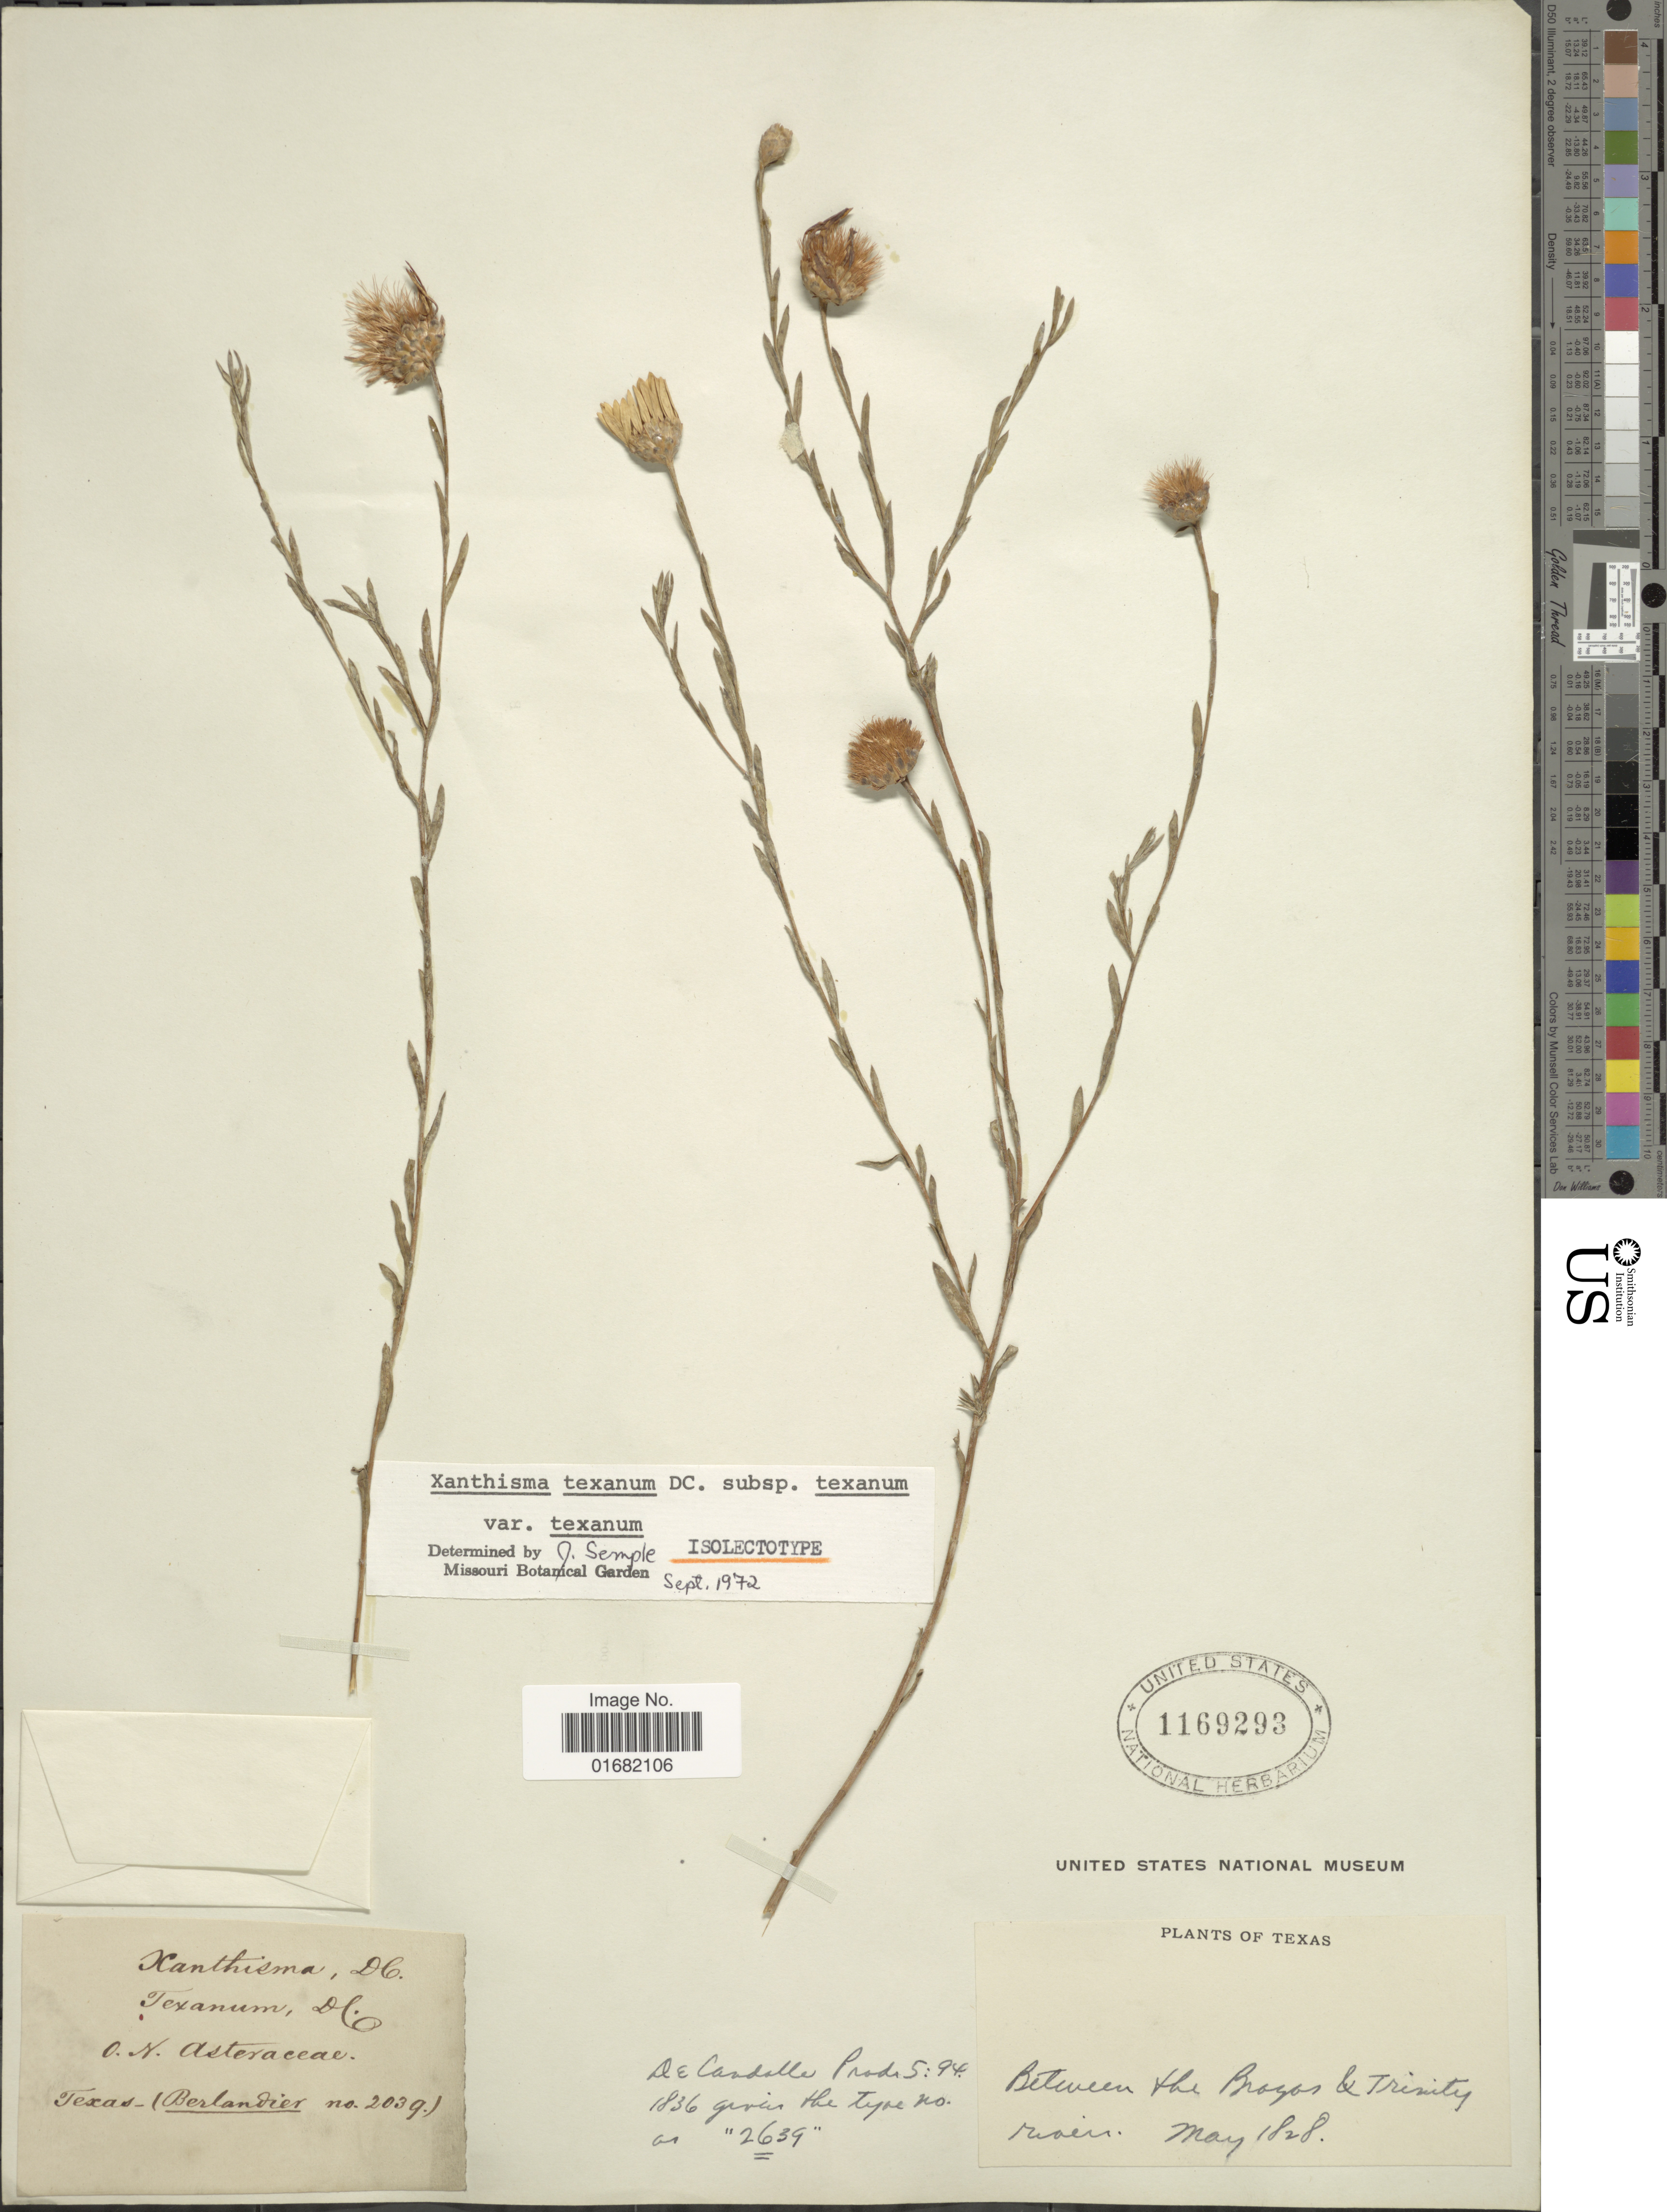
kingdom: Plantae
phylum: Tracheophyta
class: Magnoliopsida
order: Asterales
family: Asteraceae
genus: Xanthisma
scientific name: Xanthisma texanum var. texanum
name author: DC.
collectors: J. L. Berlandier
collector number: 2039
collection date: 1828-05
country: United States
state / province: Texas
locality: Between the Brazos & Trinity rivers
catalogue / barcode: US 1169293